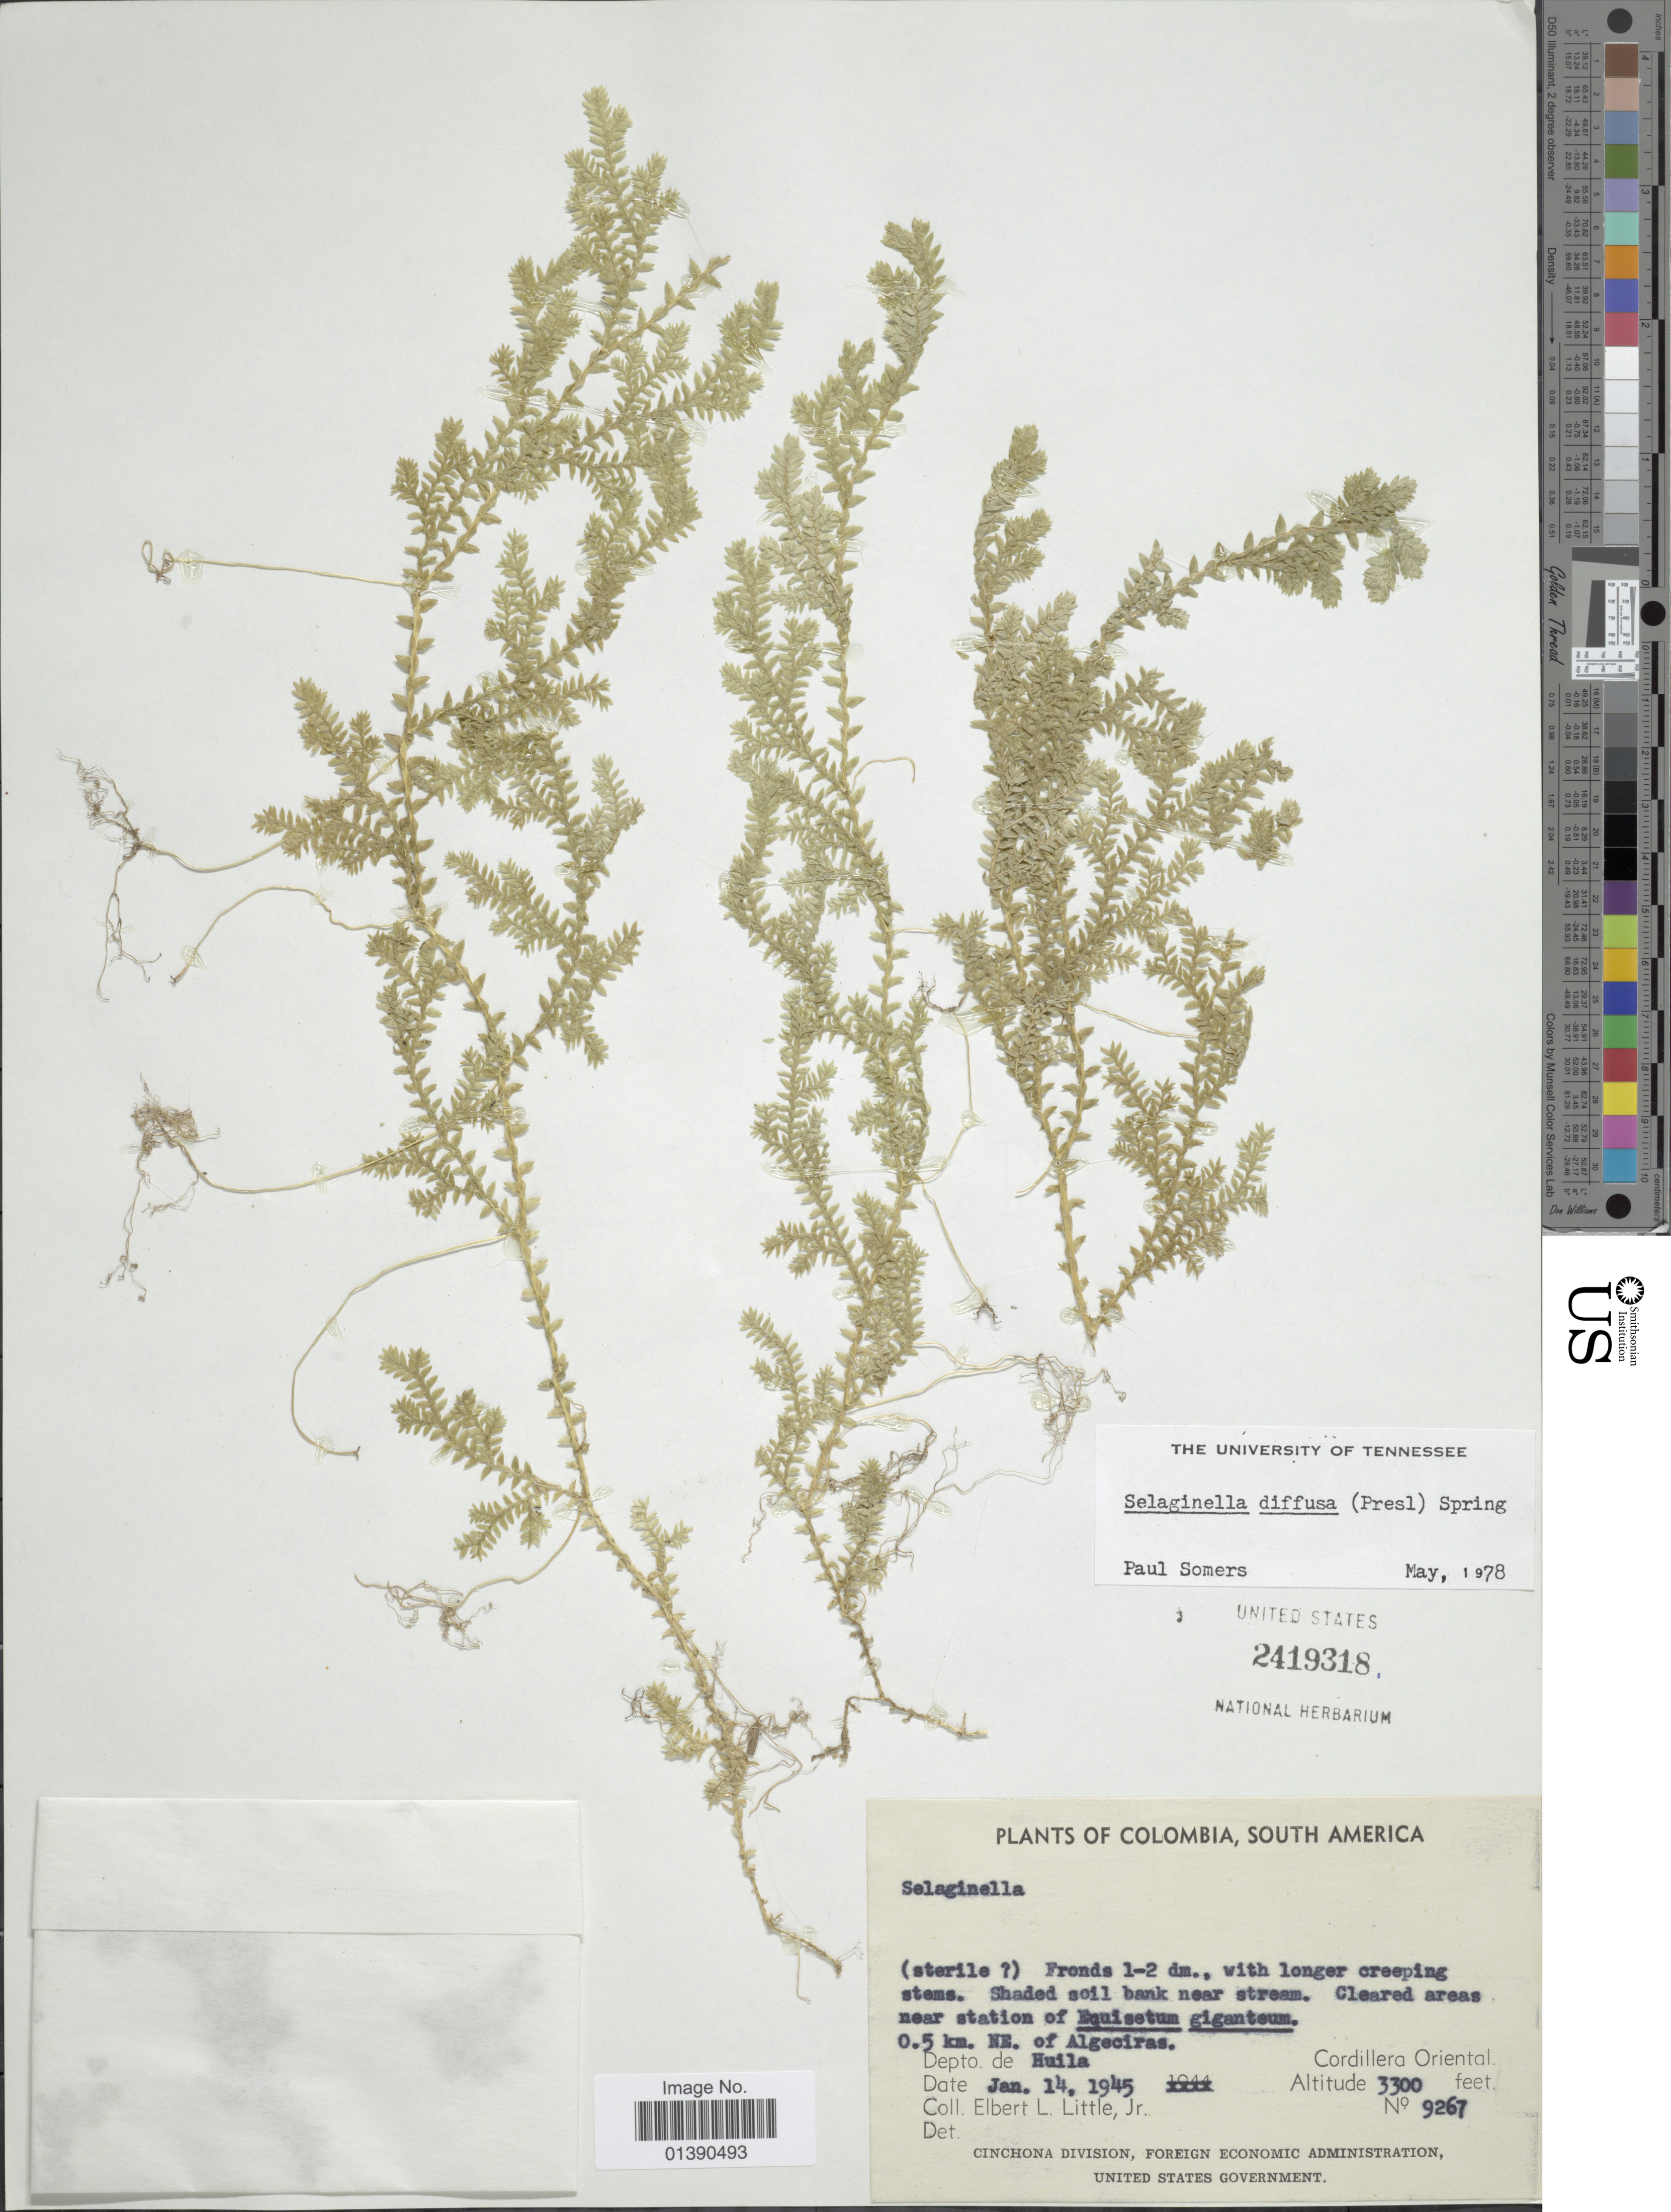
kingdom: Plantae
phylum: Tracheophyta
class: Lycopodiopsida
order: Selaginellales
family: Selaginellaceae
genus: Selaginella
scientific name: Selaginella diffusa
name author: (C. Presl) Spring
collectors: E. L. Little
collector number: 9267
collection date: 1945-01-14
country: Colombia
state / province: Huila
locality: Cleared areas near station of Equisetum giganteum. 0.5 km NE of Algeciras, Cordilleras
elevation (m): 1006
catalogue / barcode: US 2419318